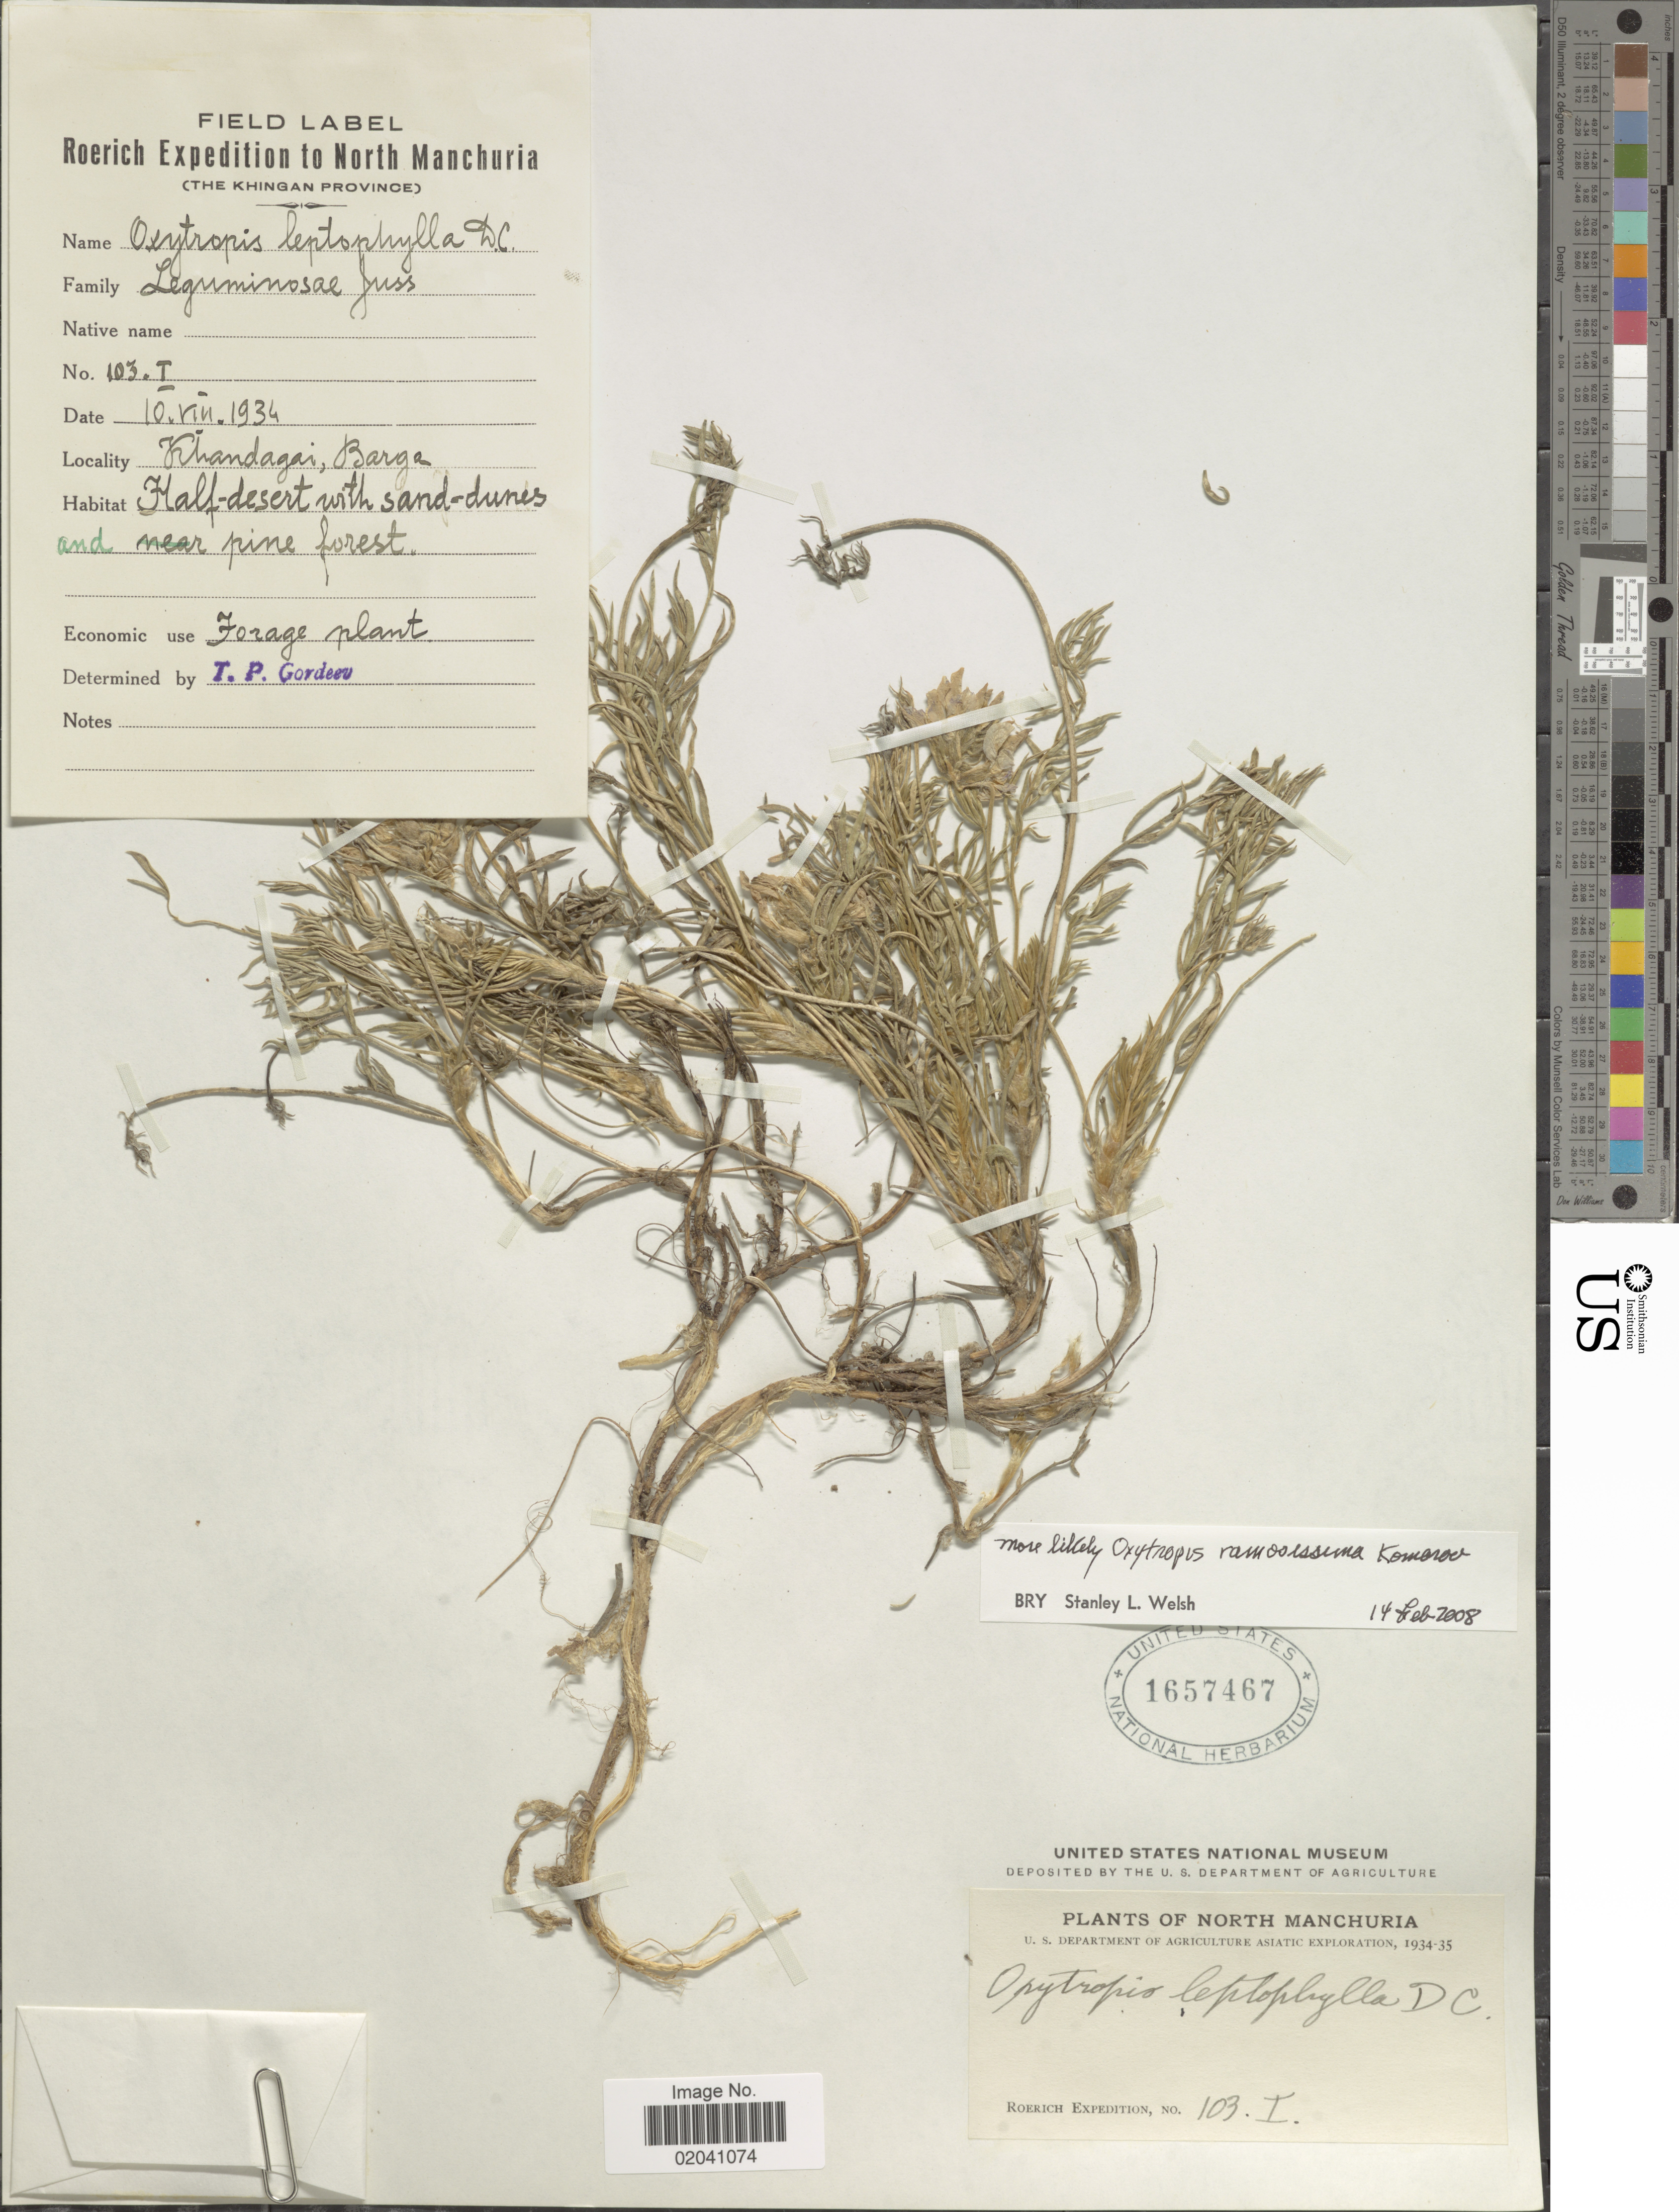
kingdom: Plantae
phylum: Tracheophyta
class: Magnoliopsida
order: Fabales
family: Fabaceae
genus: Oxytropis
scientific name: Oxytropis ramosissima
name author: Kom.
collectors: Roerich Expedition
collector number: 103/1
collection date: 1934-08-10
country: China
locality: North Manchuria, Khandagai, Barga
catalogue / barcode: US 1657467